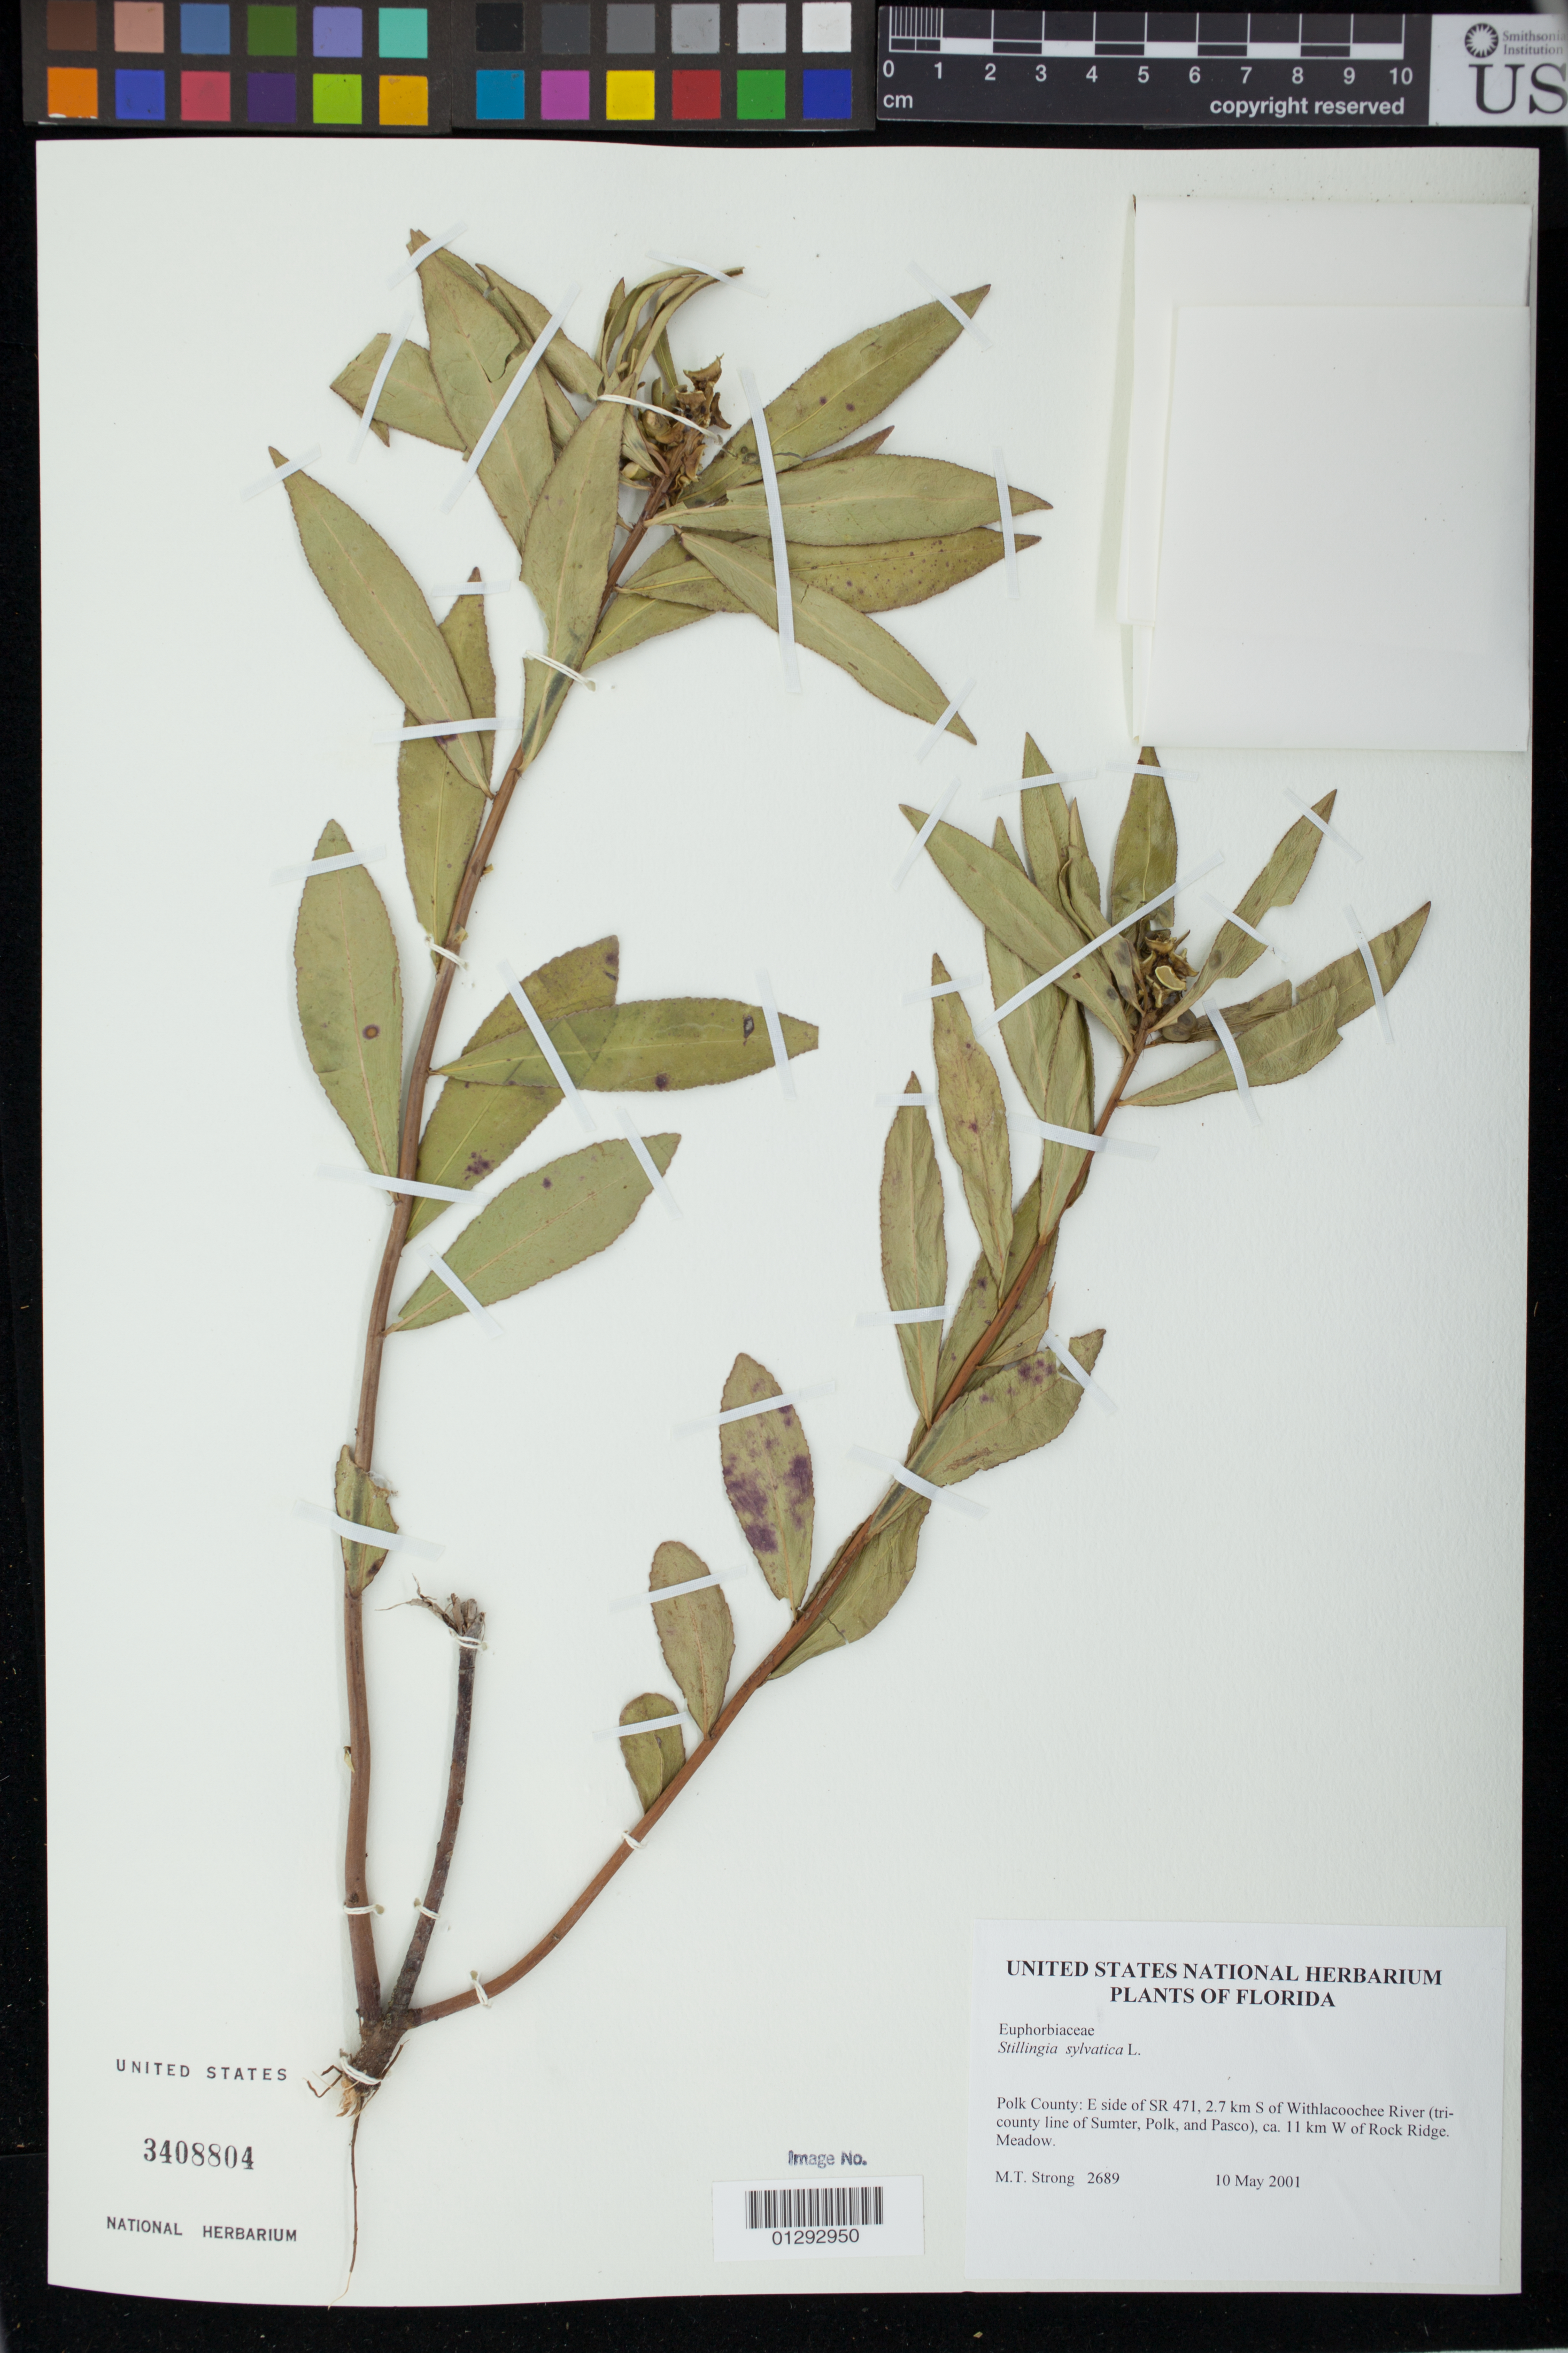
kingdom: Plantae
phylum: Tracheophyta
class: Magnoliopsida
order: Malpighiales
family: Euphorbiaceae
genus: Stillingia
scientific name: Stillingia sylvatica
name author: L.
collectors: M. T. Strong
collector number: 2689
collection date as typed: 10 May 2001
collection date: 2001-05-10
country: United States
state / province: Florida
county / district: Polk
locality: E side of SR 471, 2.7 km S of Withlacoochee River (tri-county line of Sumter, Polk, and Pasco), ca. 11 km W of Rock Ridge.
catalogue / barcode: US 3408804